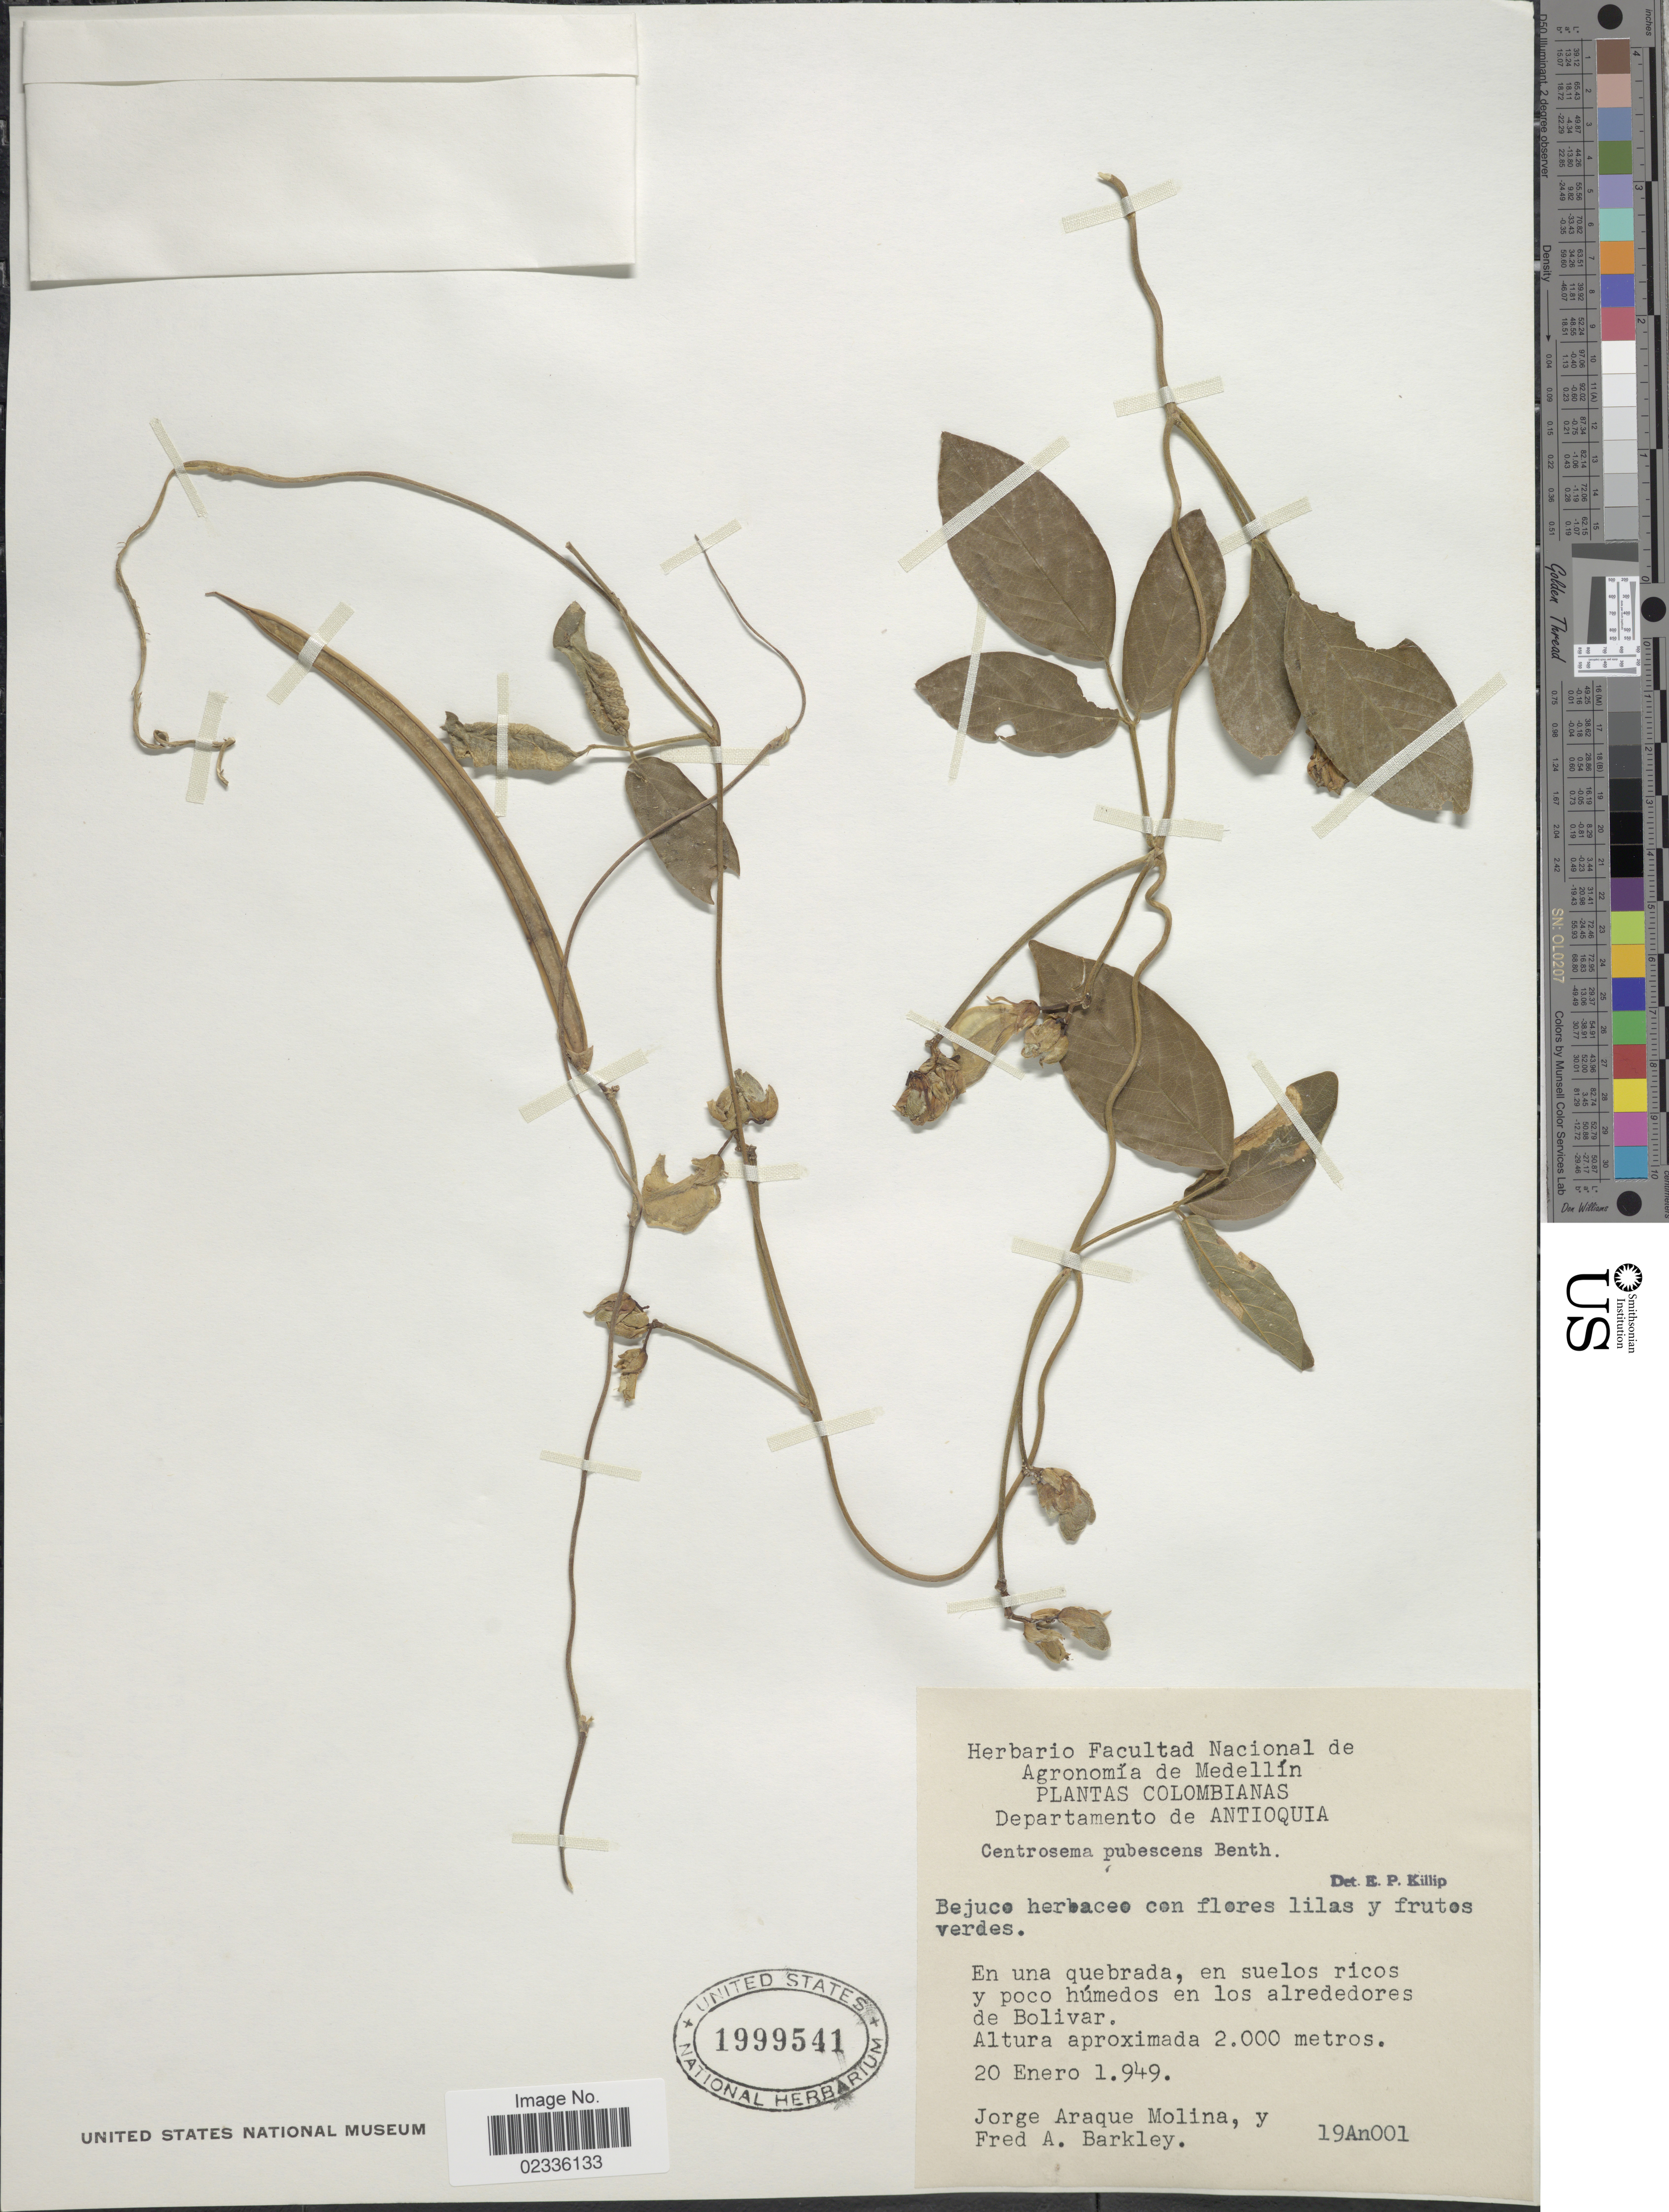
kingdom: Plantae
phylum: Tracheophyta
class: Magnoliopsida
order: Fabales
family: Fabaceae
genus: Centrosema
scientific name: Centrosema pubescens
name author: Benth.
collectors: J. Araque Molina & F. A. Barkley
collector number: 19An001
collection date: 1949-01-20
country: Colombia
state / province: Antioquia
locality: Colombianas, En una quebrada, en suelos ricos y poco humedos en los alrededores de Bolivar.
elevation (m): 2000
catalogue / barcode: US 1999541